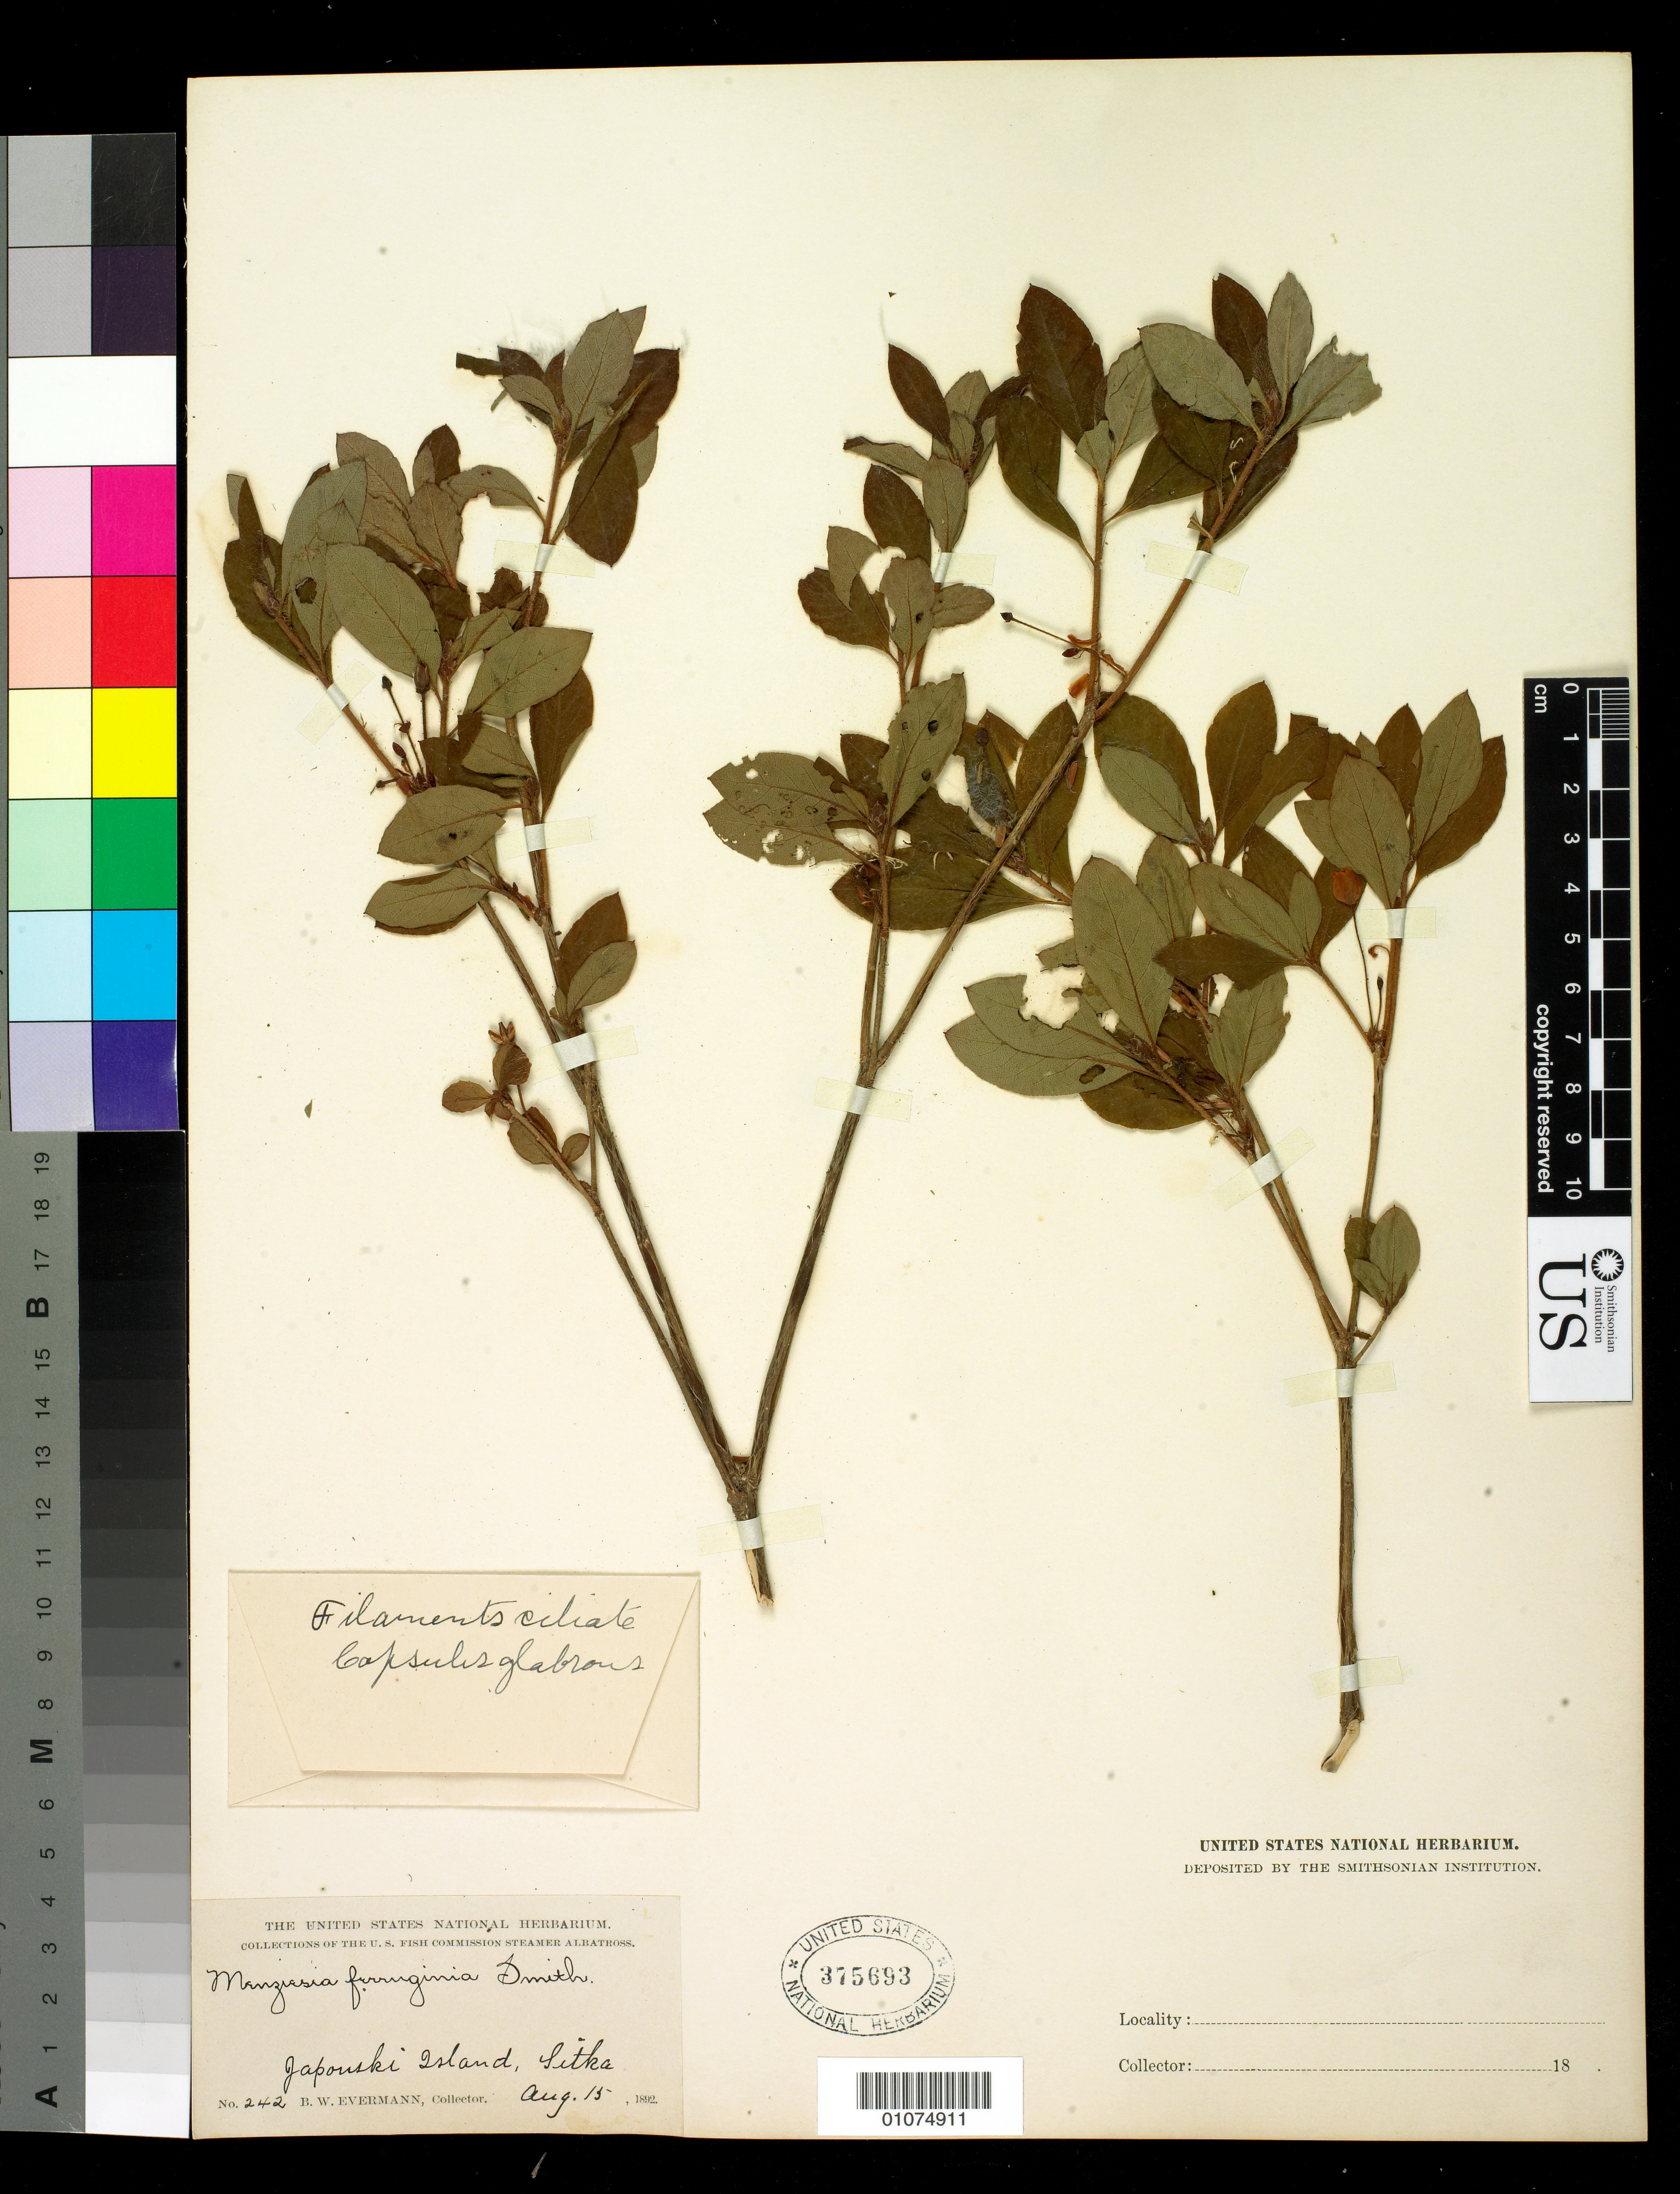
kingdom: Plantae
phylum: Tracheophyta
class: Magnoliopsida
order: Ericales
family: Ericaceae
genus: Menziesia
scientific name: Menziesia ferruginea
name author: Sm.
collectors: B. W. Evermann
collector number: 242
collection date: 1892-08-15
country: United States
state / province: Alaska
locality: Sitka, Japonski Island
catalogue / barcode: US 375693